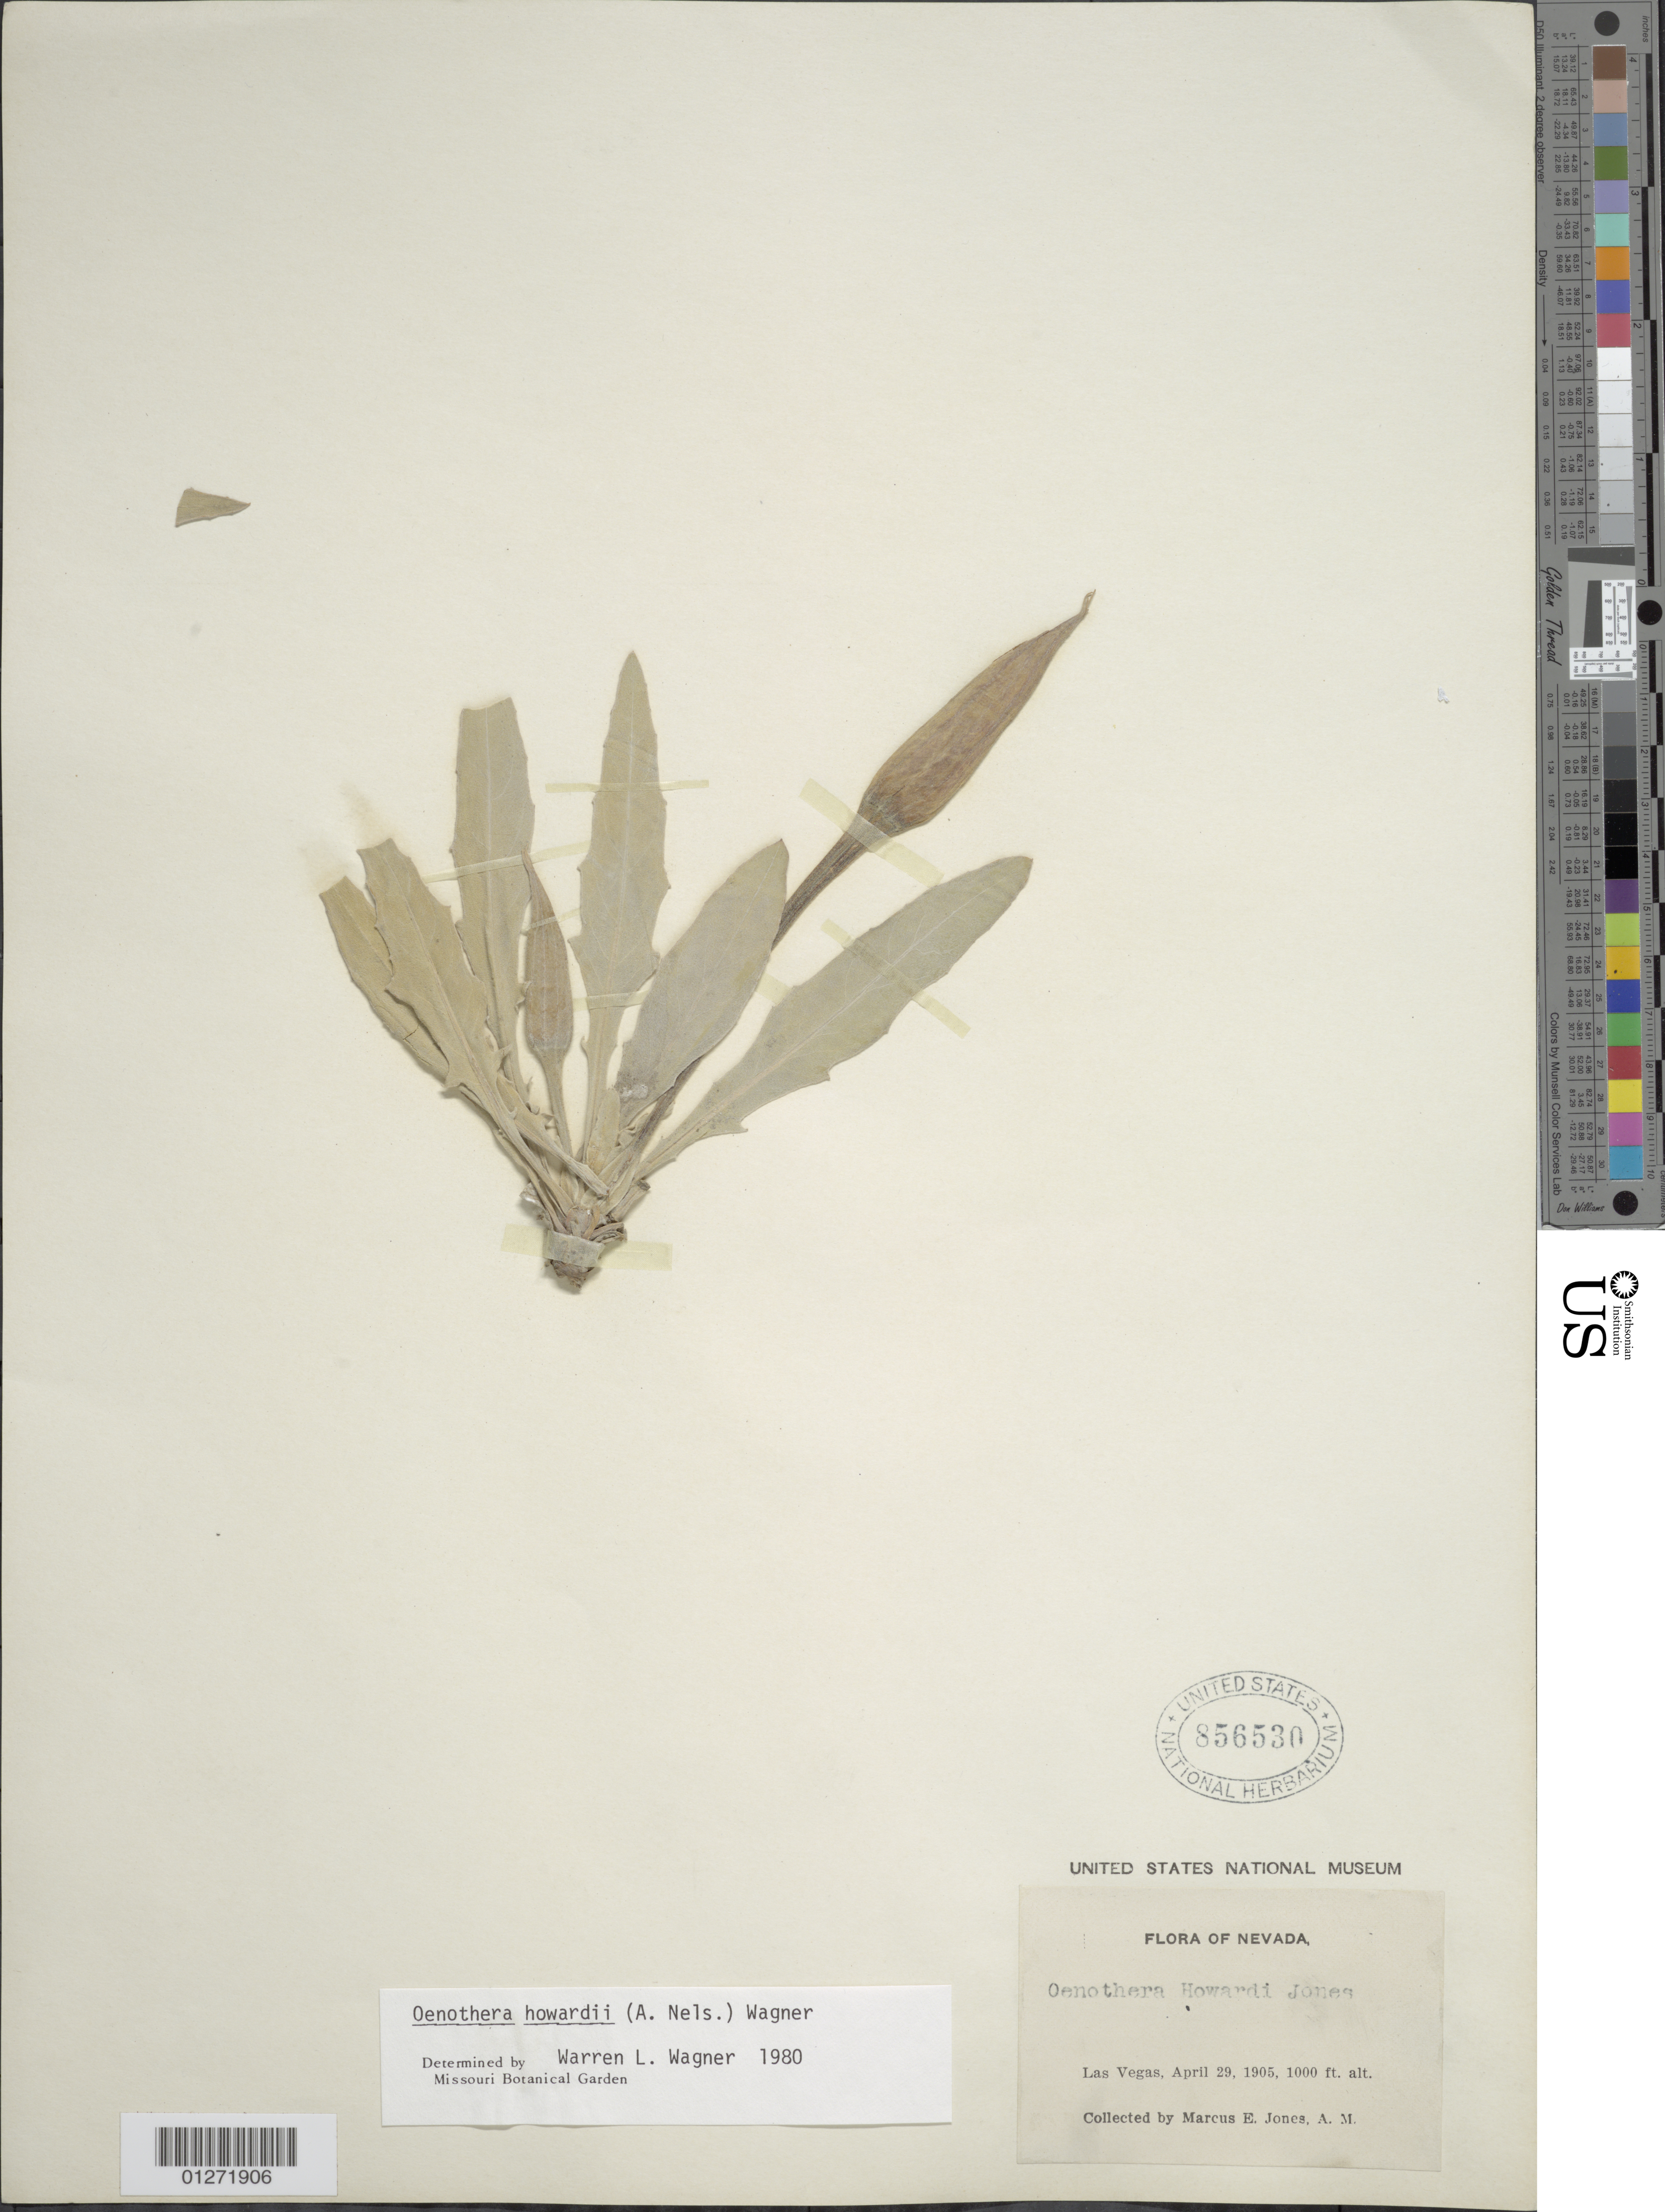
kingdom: Plantae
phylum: Tracheophyta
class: Magnoliopsida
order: Myrtales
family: Onagraceae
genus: Oenothera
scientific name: Oenothera howardii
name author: (A. Nelson) M.E. Jones ex Prain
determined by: Wagner, W. L., (BOT), Smithsonian Institution - National Museum of Natural History (UNITED STATES)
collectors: M. E. Jones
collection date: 1905-04-29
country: United States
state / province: Nevada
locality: Las Vegas.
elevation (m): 305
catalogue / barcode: US 856530